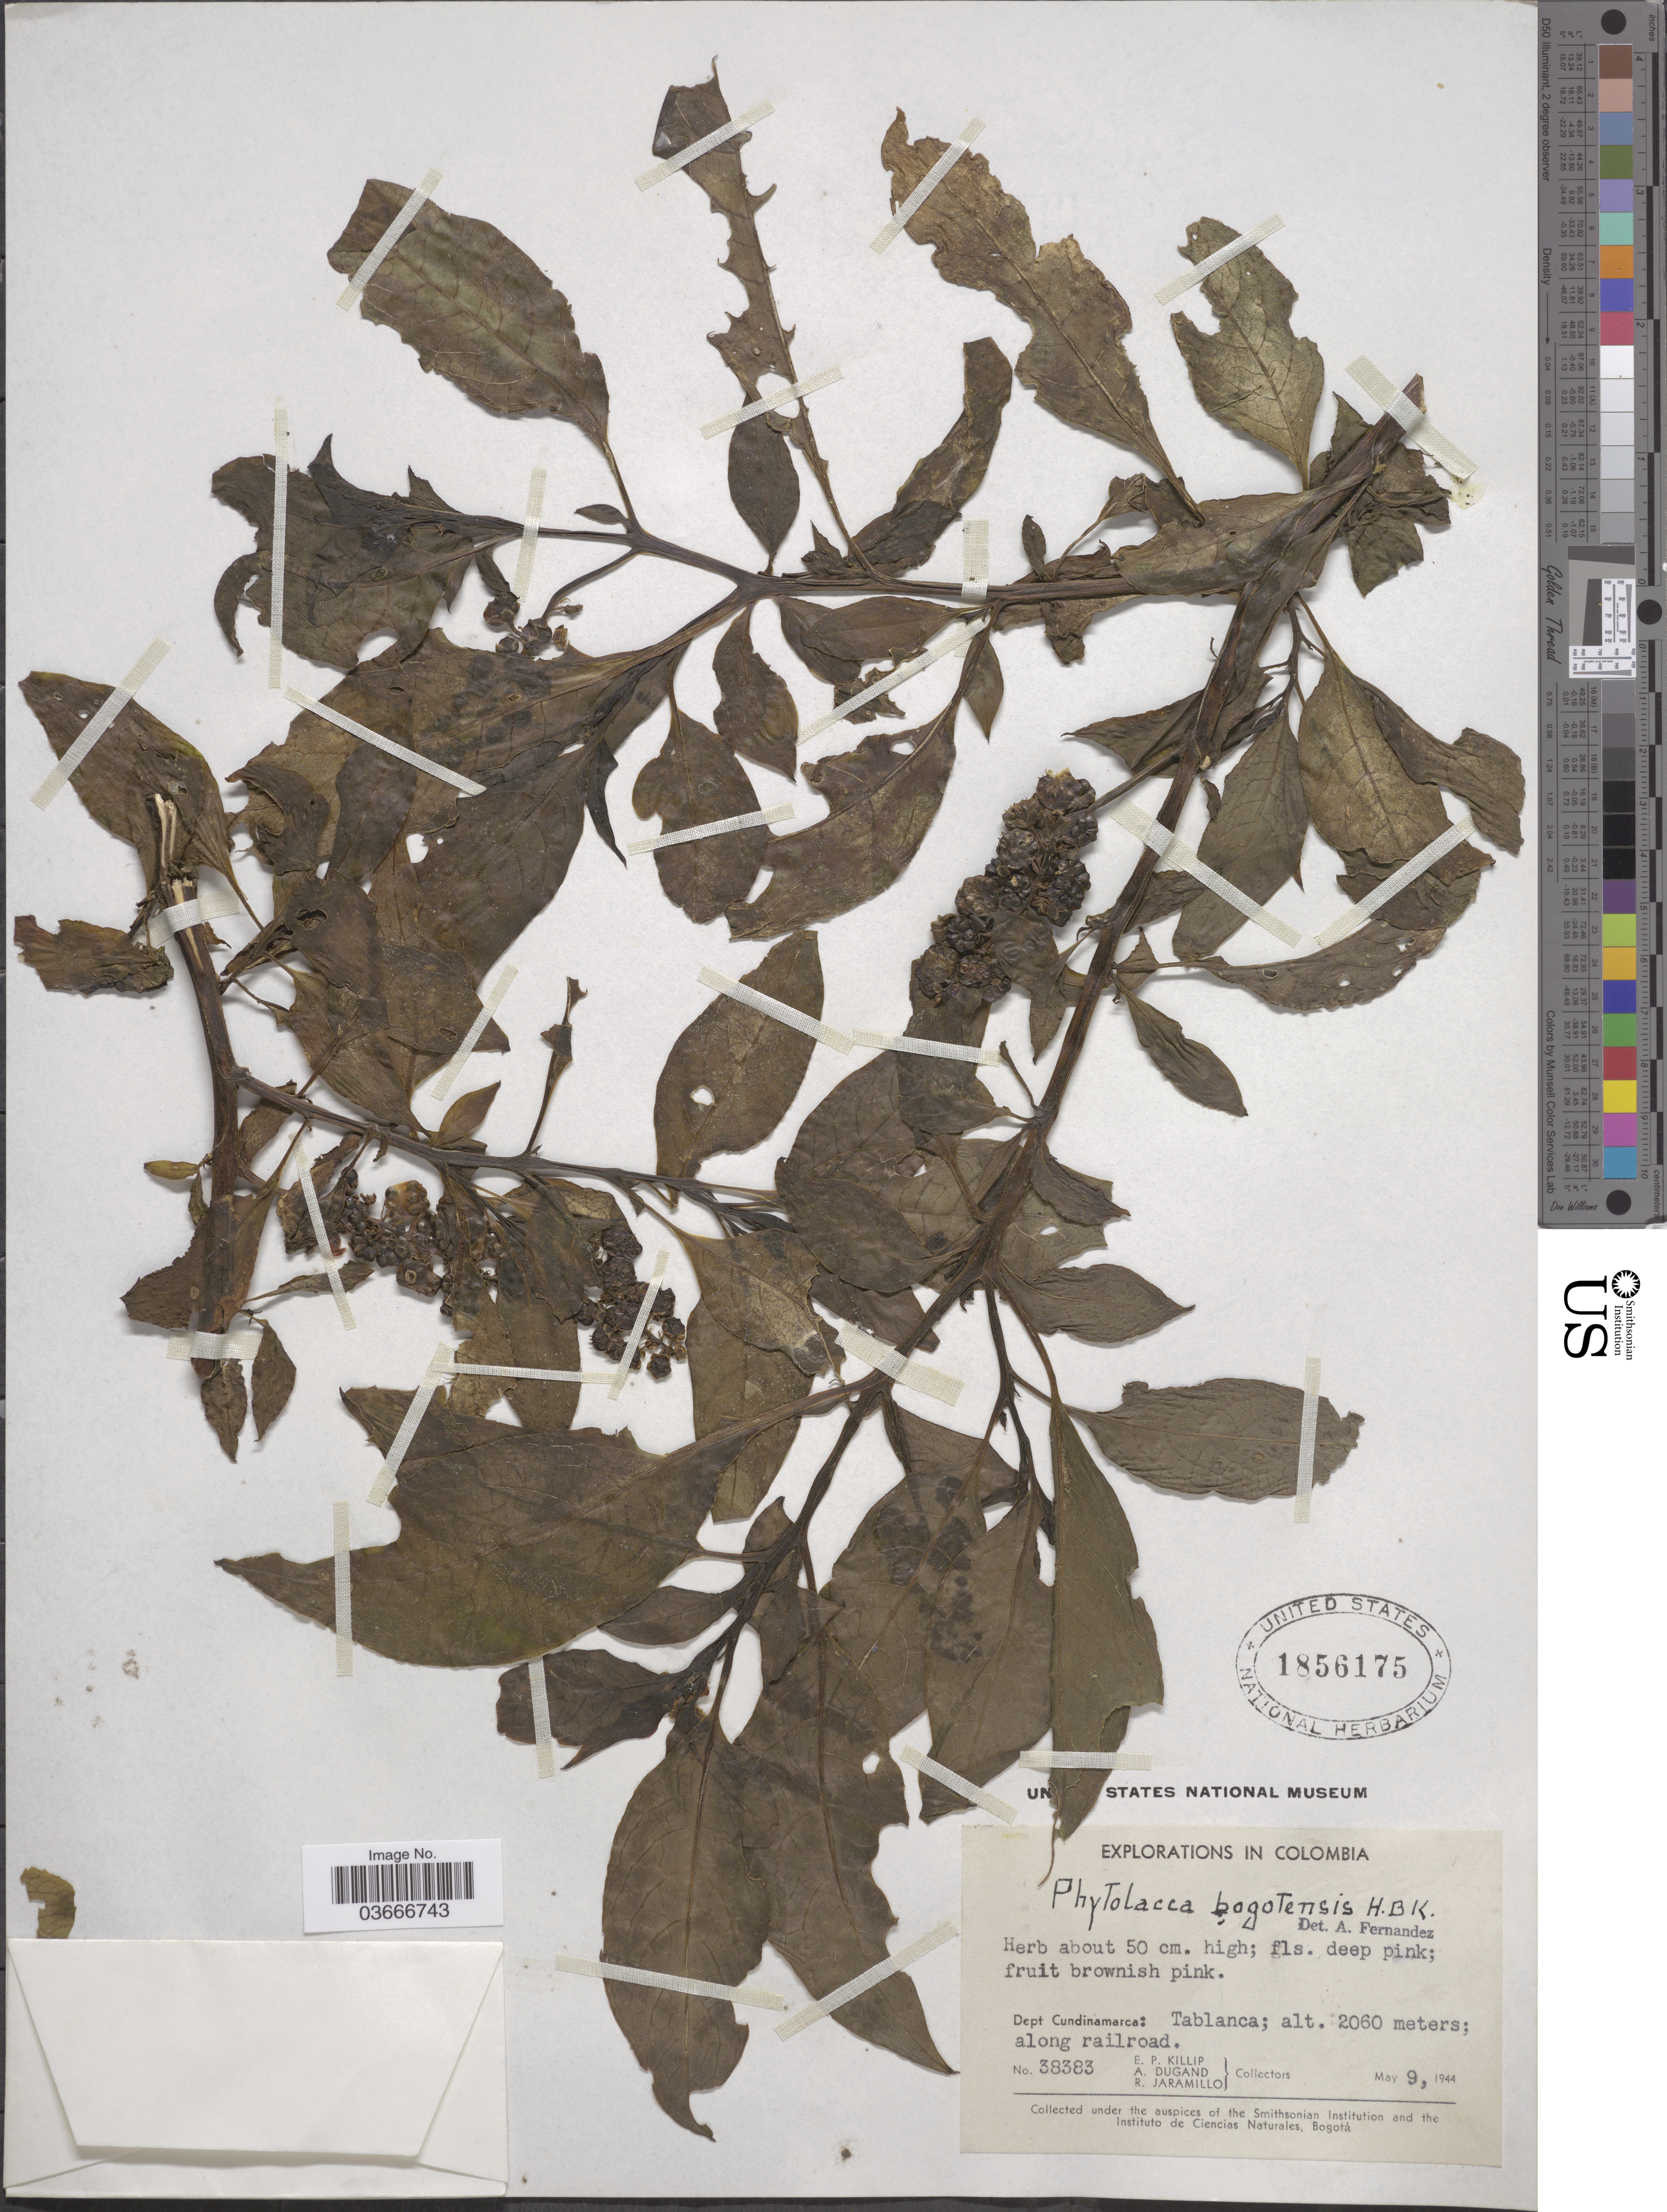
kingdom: Plantae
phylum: Tracheophyta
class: Magnoliopsida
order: Caryophyllales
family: Phytolaccaceae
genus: Phytolacca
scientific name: Phytolacca bogotensis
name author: Kunth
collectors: E. P. Killip, A. Dugand & R. Jaramillo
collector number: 38383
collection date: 1944-05-09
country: Colombia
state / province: Cundinamarca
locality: Dept Cundinamarca: Tablanca. Along railroad.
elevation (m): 2060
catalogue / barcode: US 1856175